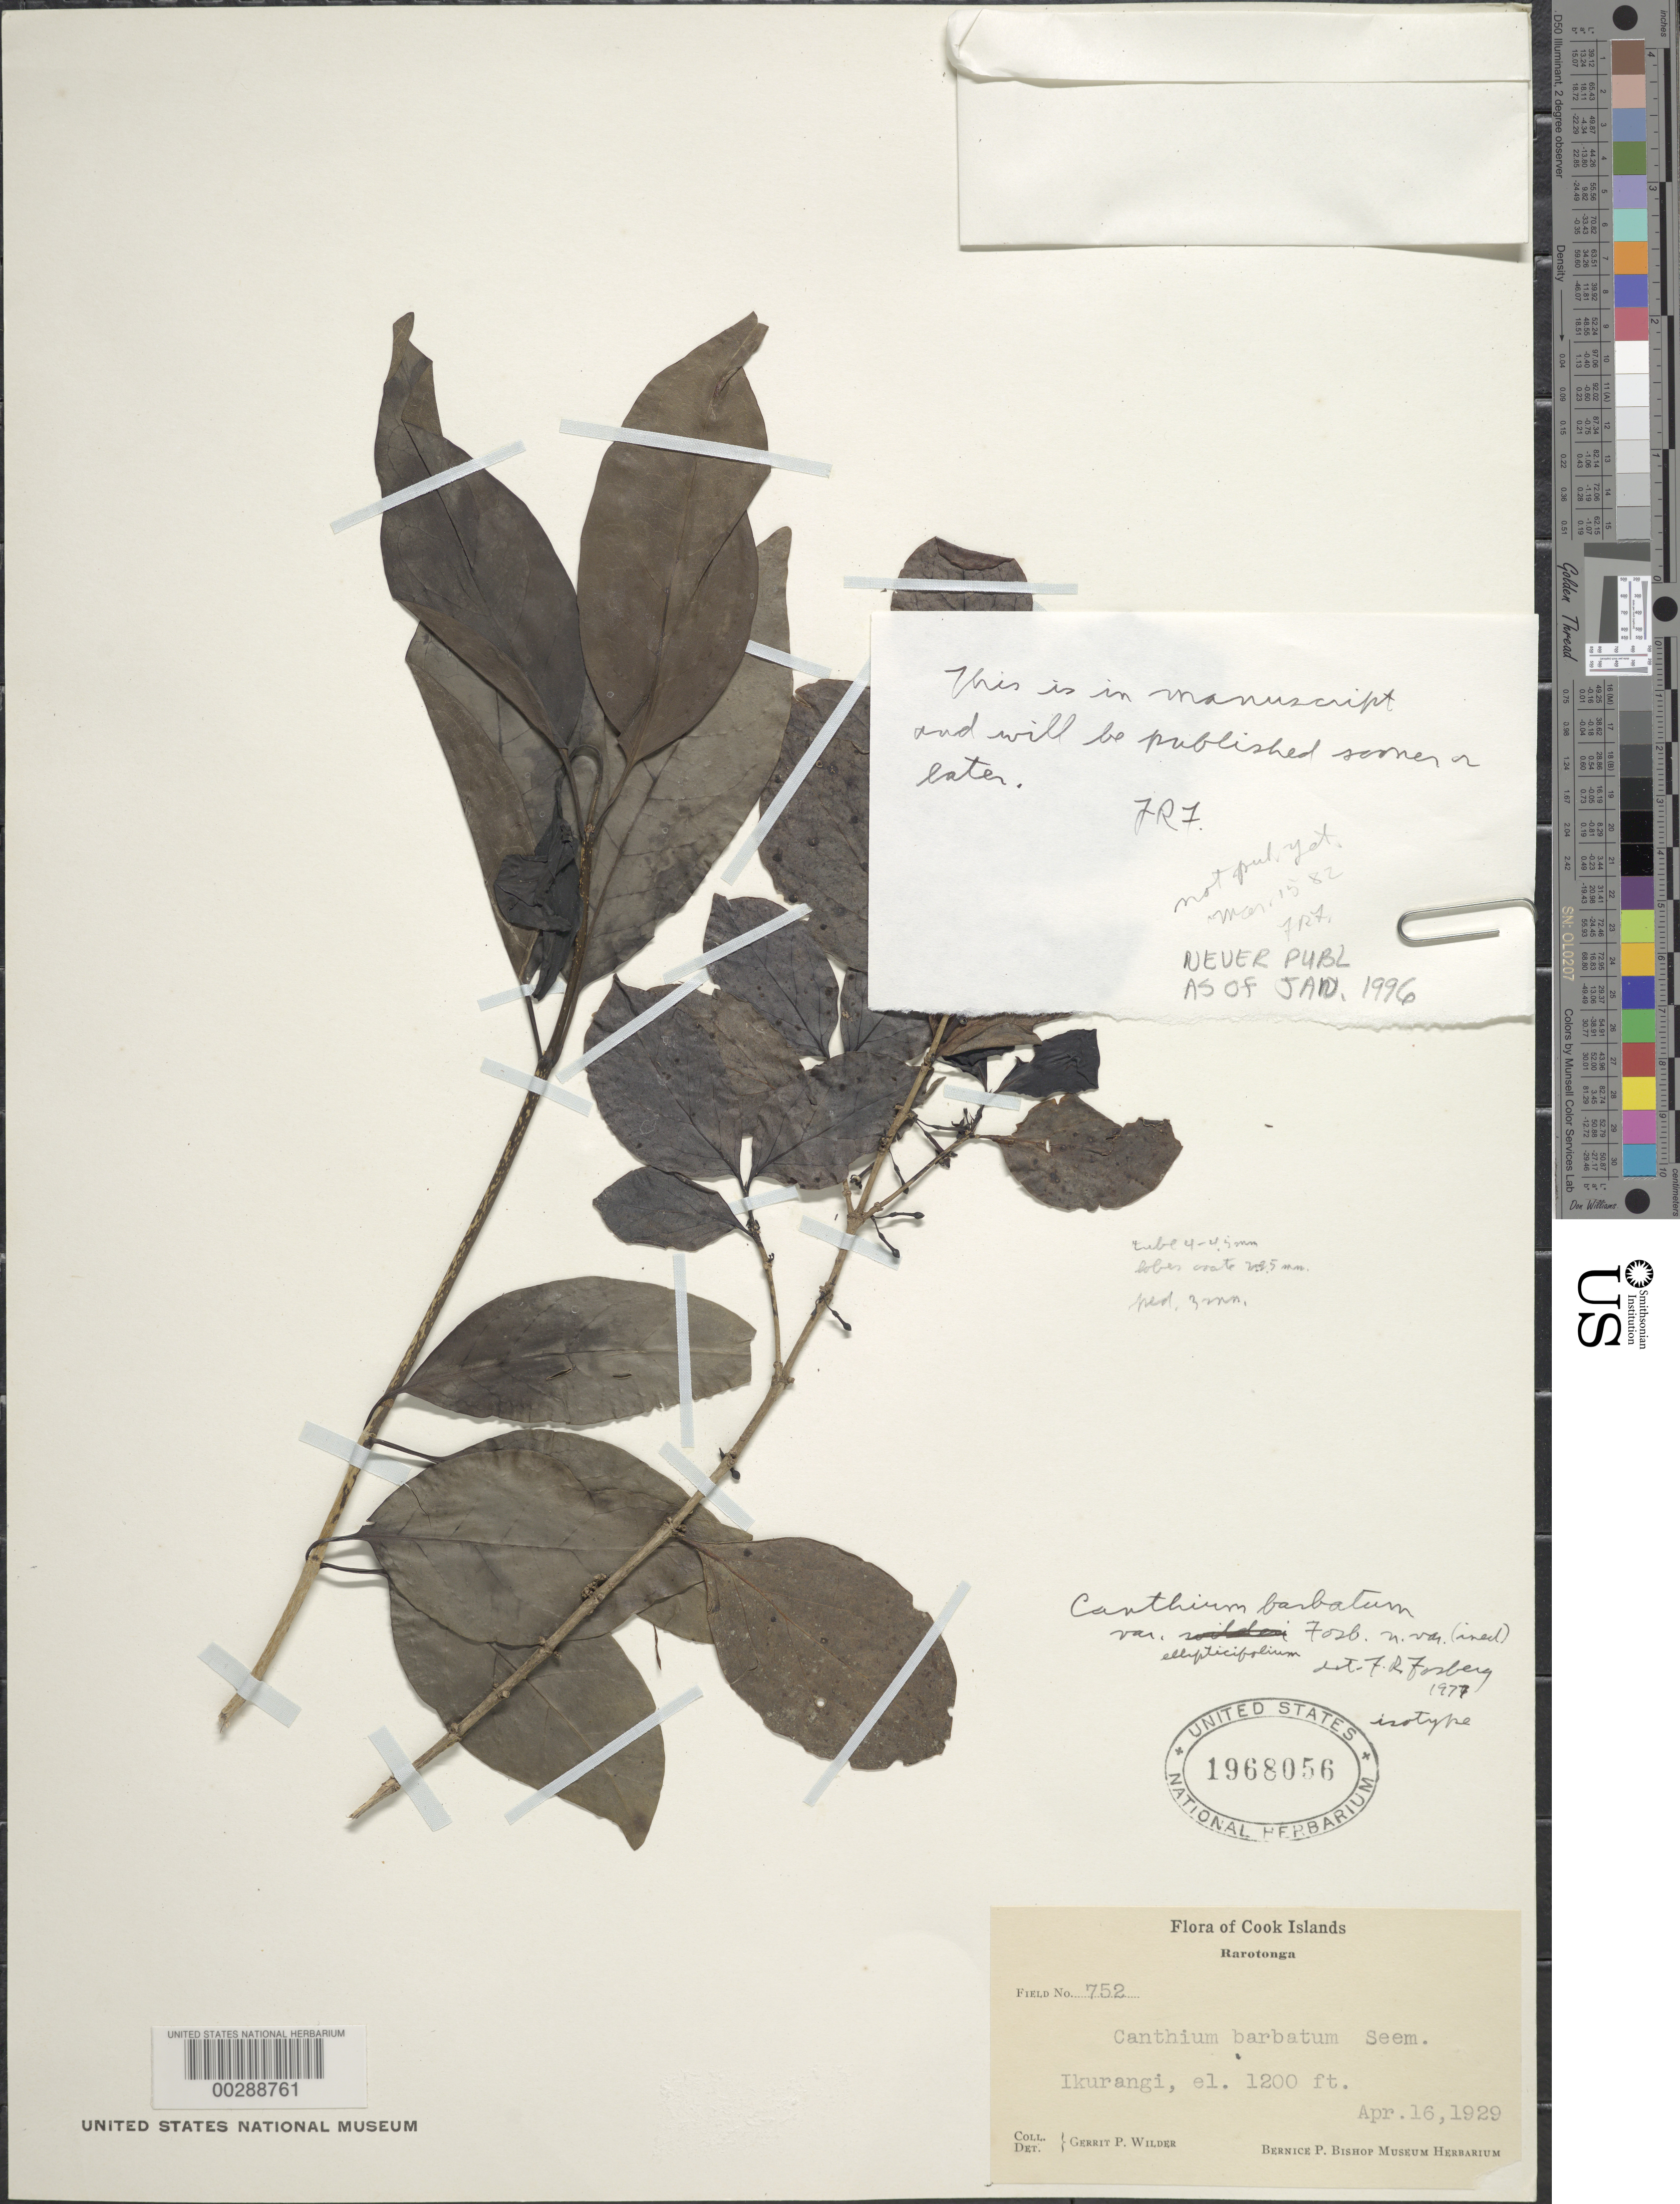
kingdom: Plantae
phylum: Tracheophyta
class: Magnoliopsida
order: Gentianales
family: Rubiaceae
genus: Cyclophyllum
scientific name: Cyclophyllum barbatum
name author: (G. Forst.) N. Hallé & J. Florence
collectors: G. Wilder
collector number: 752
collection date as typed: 16 Apr 1929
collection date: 1929-04-16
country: Cook Islands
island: Rarotonga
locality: Ikurangi [Southern Cook Is.]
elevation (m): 900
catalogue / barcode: US 1968056